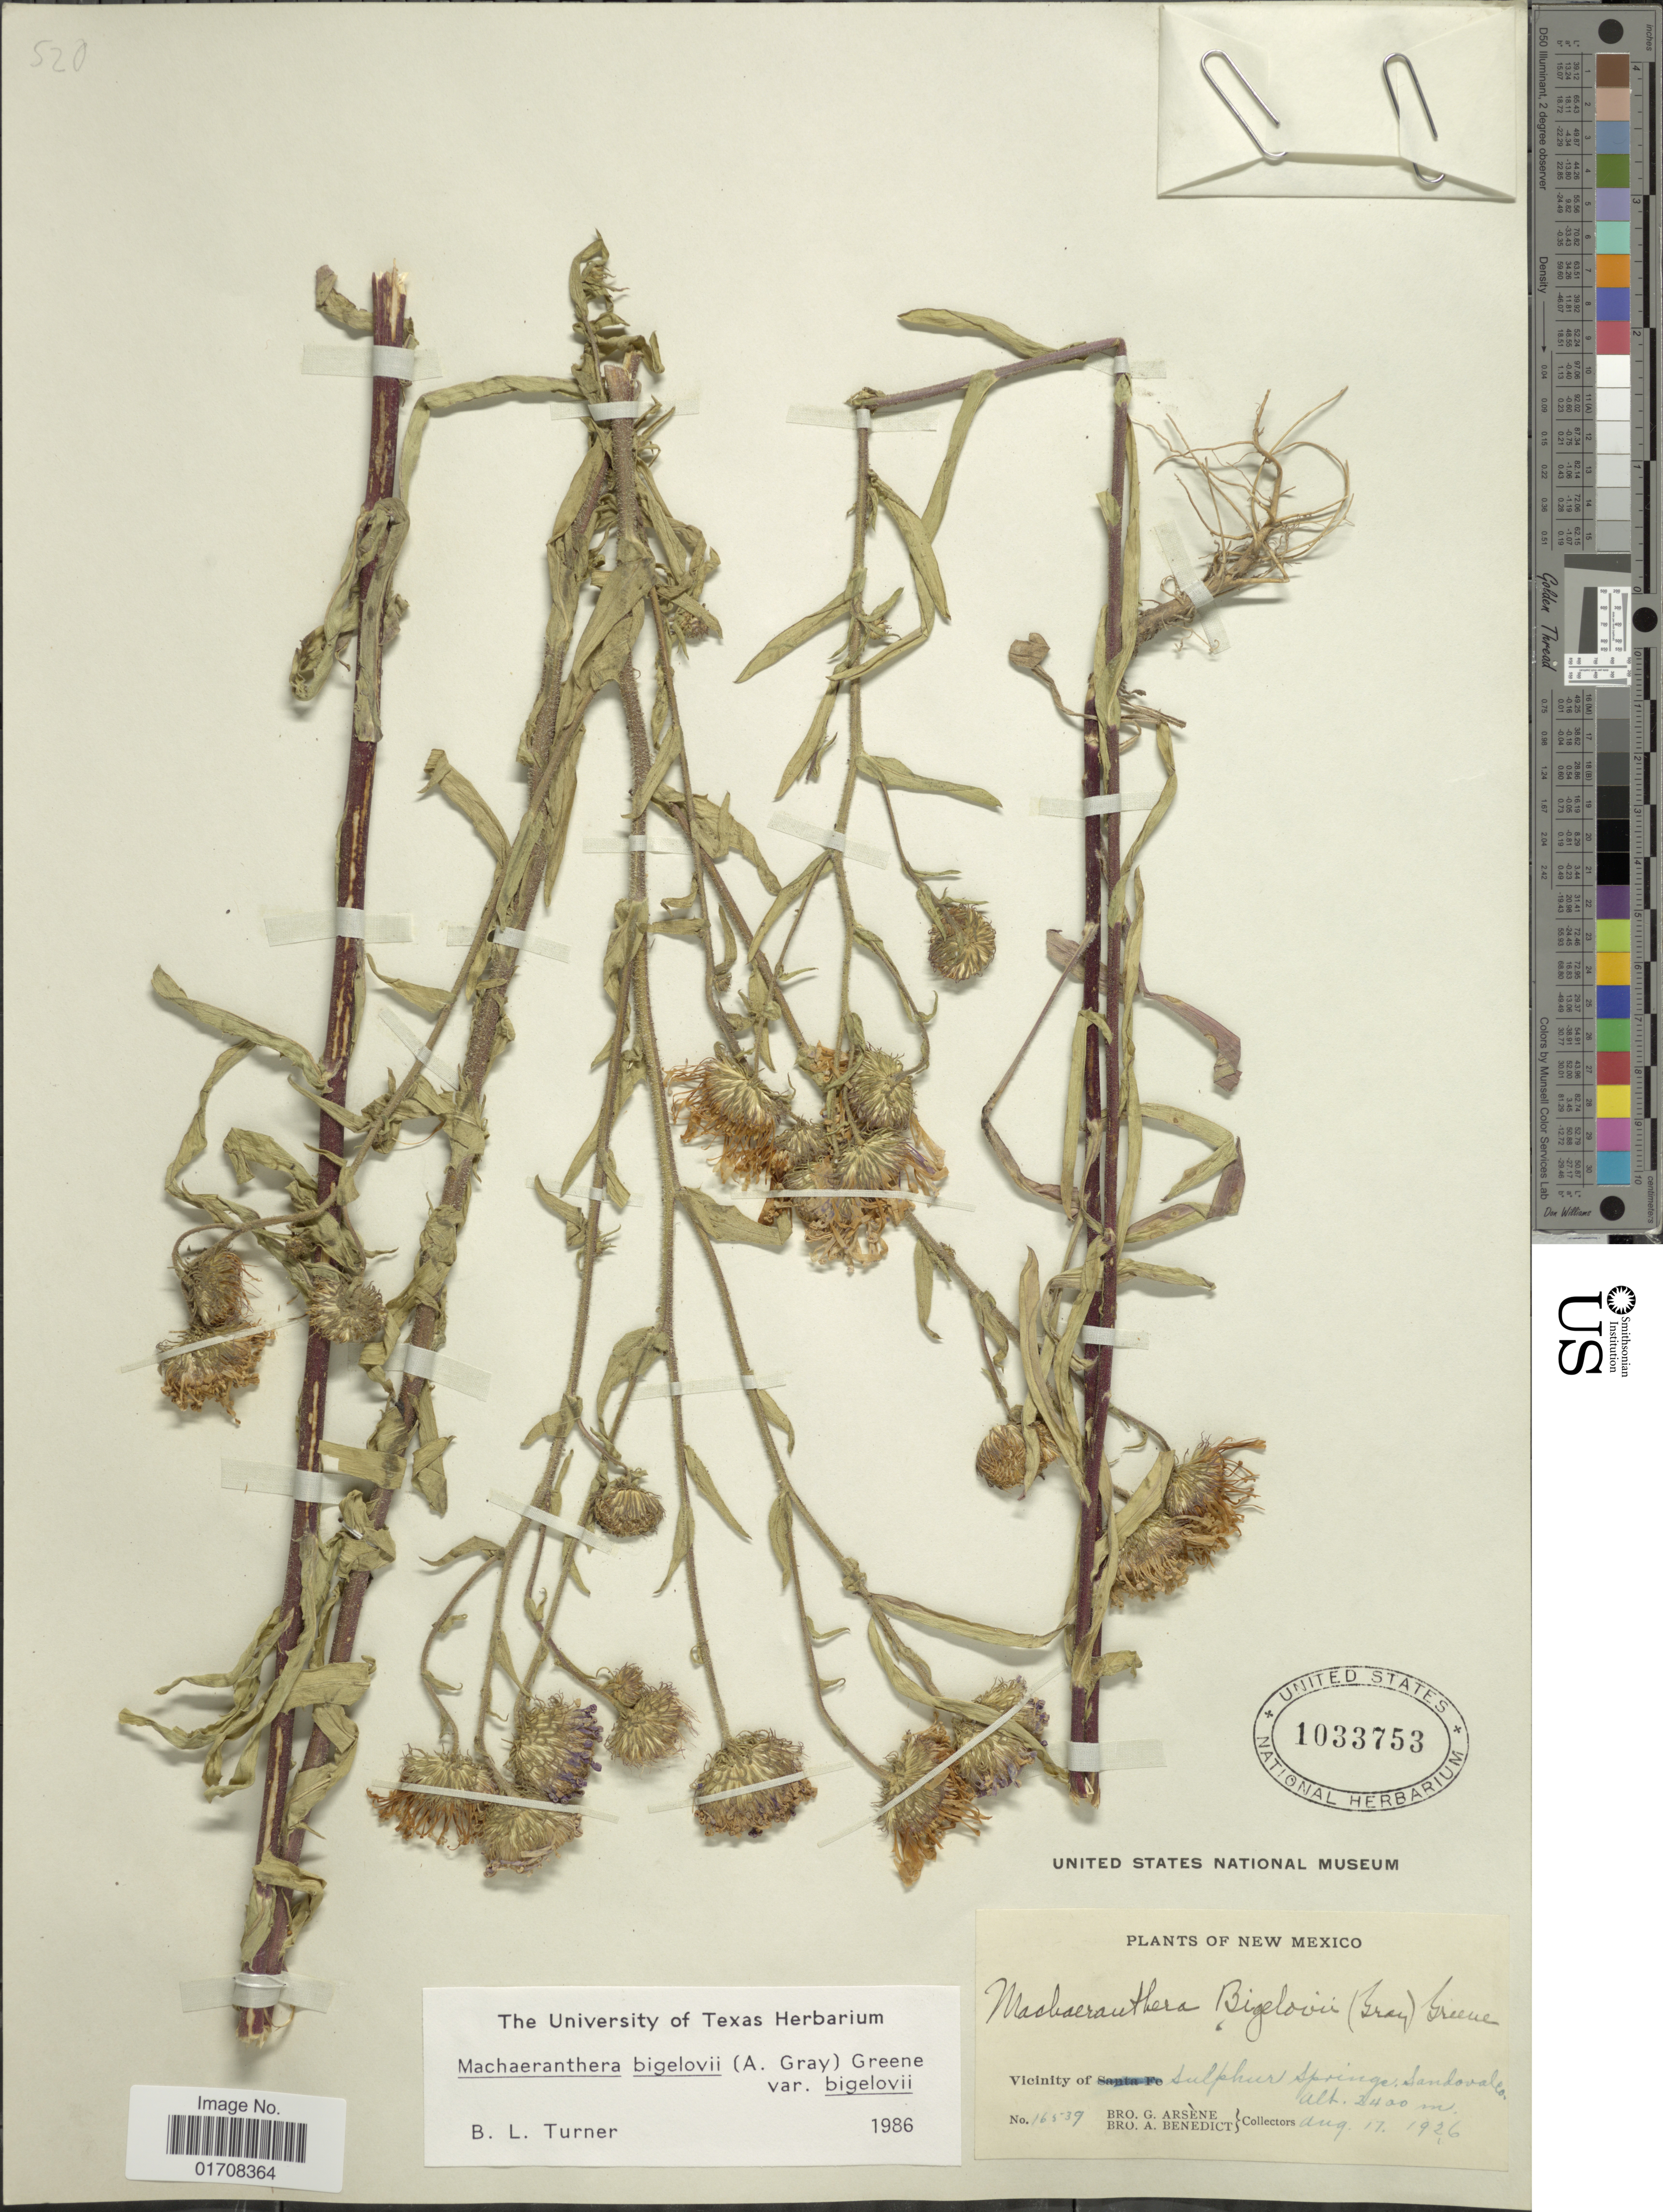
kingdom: Plantae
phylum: Tracheophyta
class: Magnoliopsida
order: Asterales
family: Asteraceae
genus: Machaeranthera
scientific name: Machaeranthera bigelovii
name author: (A. Gray) Greene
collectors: Bro. G. Arsène & Bro. Benedict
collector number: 16539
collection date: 1926-08-17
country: United States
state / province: New Mexico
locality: Vicinity of Sulphur Springs, Sandoval Co.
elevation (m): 2400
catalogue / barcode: US 1033753